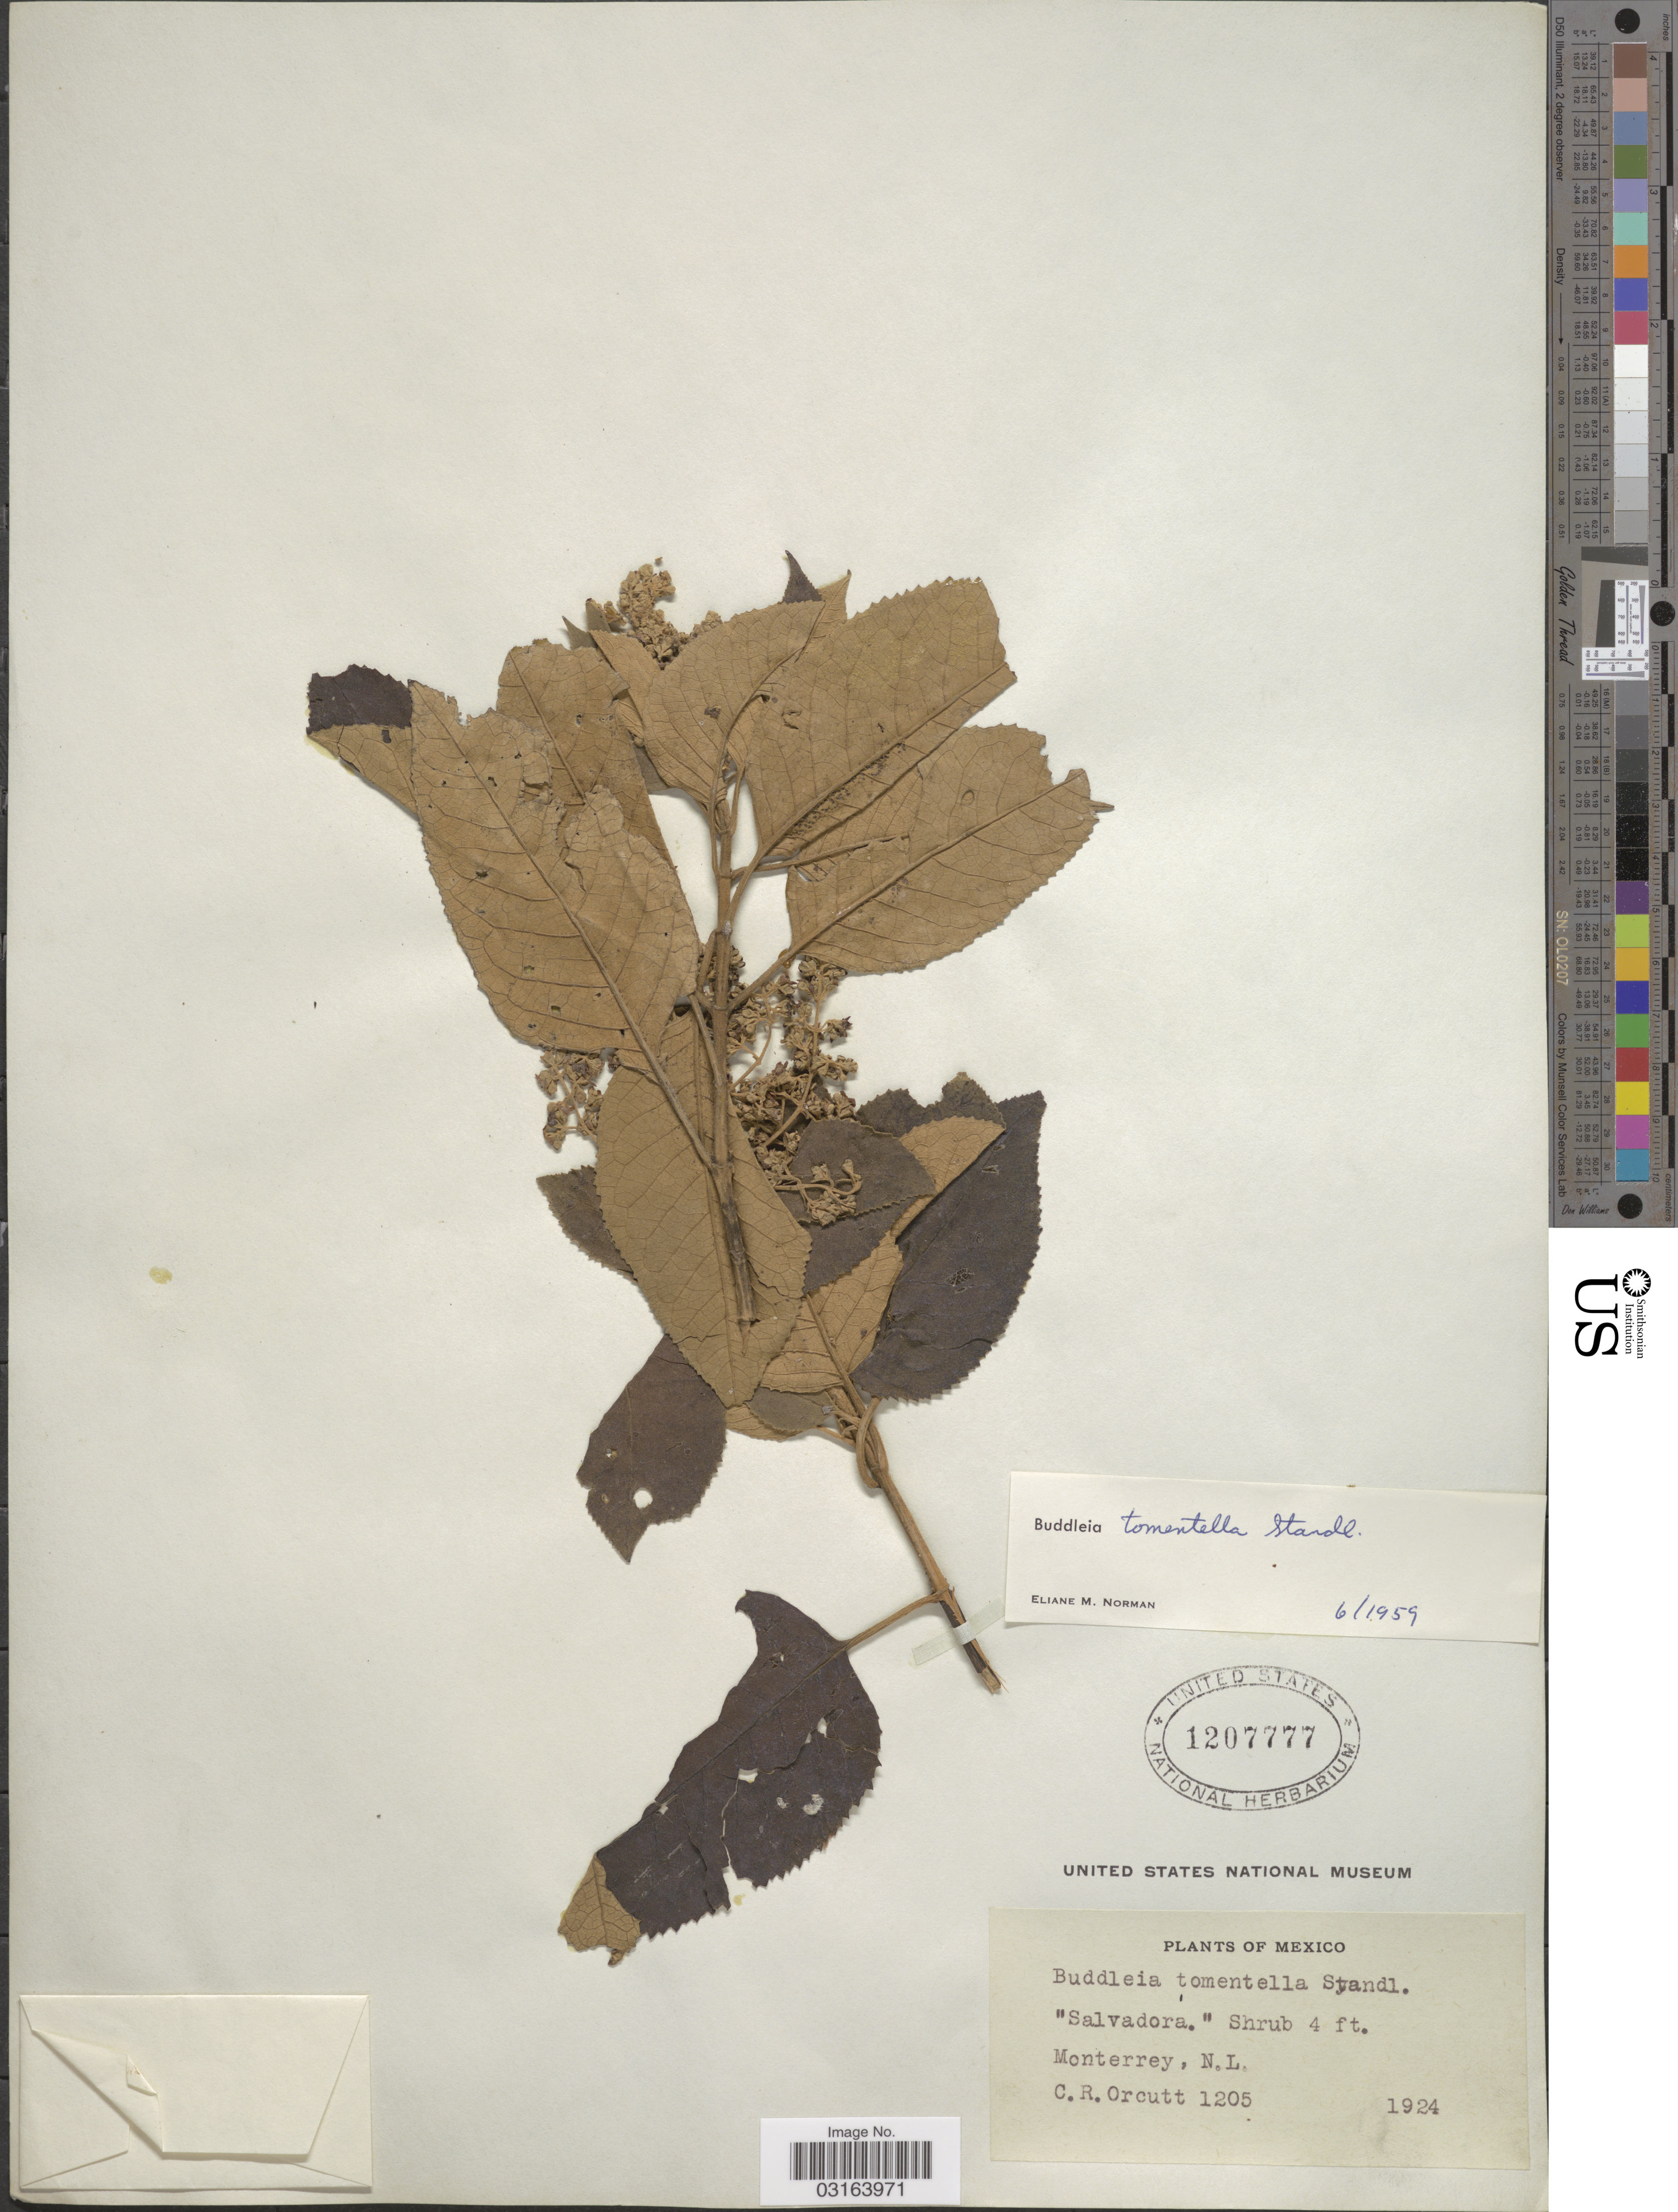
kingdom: Plantae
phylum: Tracheophyta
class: Magnoliopsida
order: Lamiales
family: Scrophulariaceae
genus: Buddleja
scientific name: Buddleja tomentella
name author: Standl.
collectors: C. R. Orcutt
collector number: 1205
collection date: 1924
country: Mexico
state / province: Nuevo León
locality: Monterrey, N. L.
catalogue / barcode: US 1207777